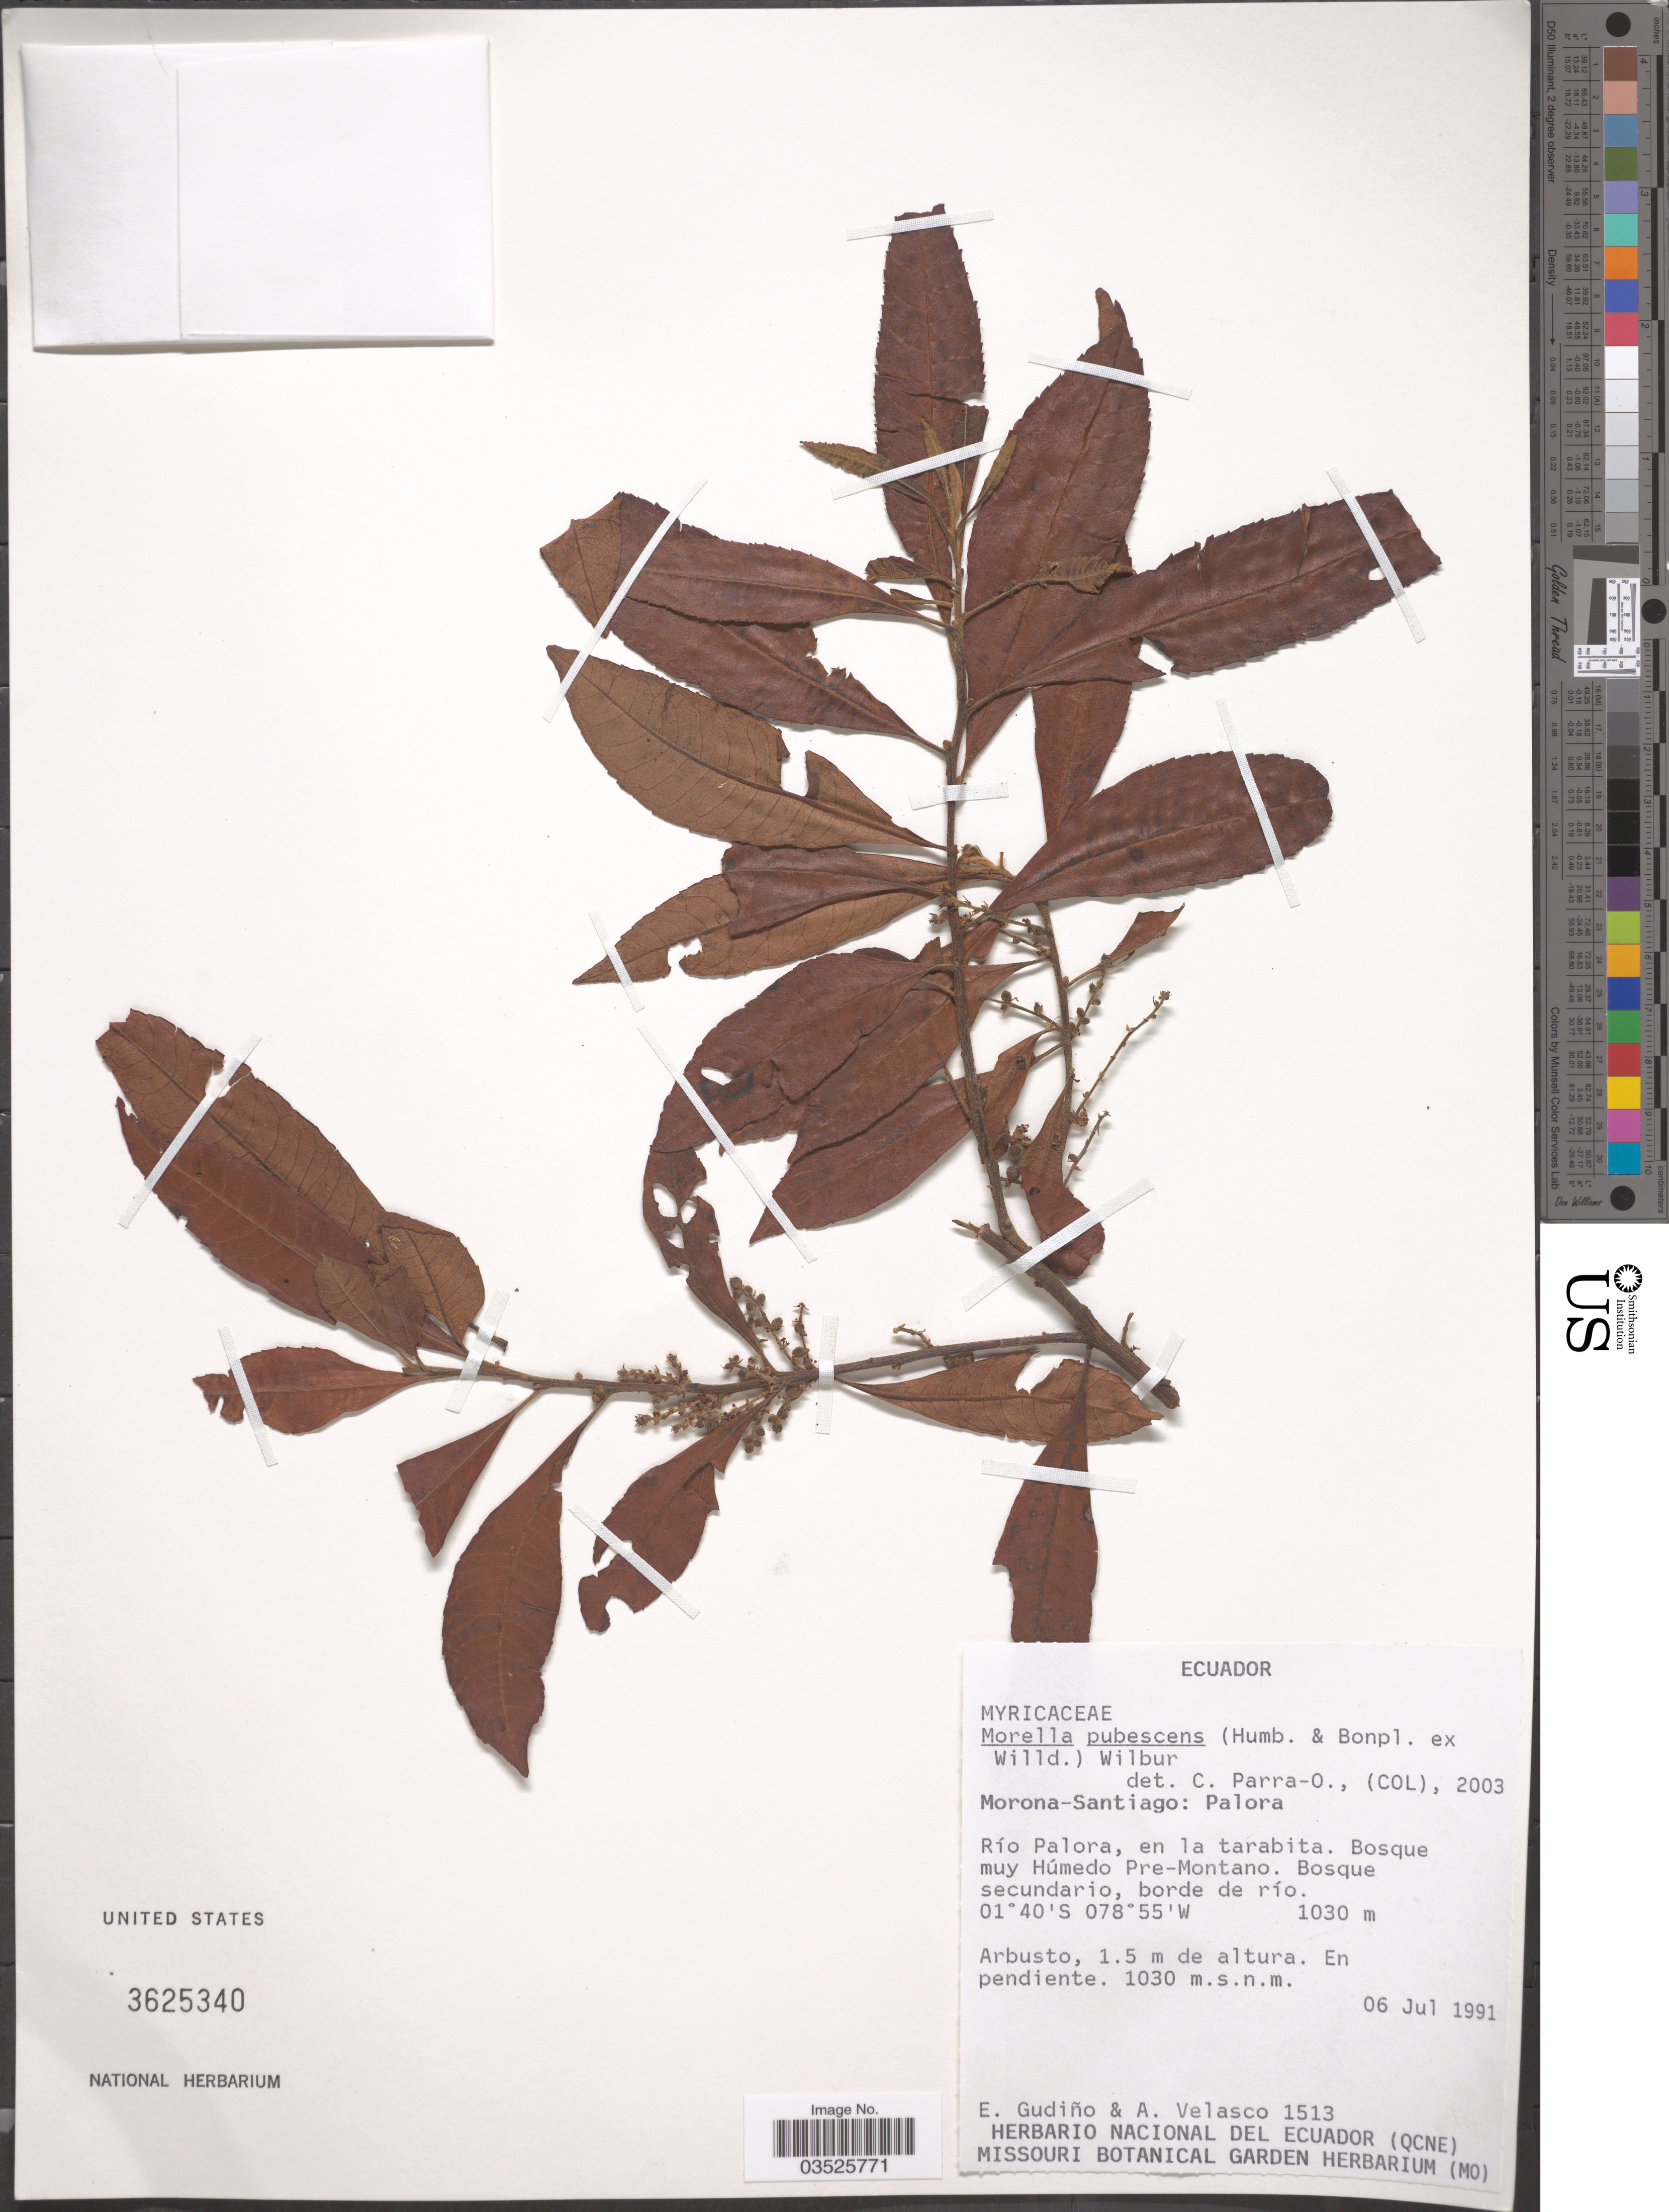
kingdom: Plantae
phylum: Tracheophyta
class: Magnoliopsida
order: Fagales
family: Myricaceae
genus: Morella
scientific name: Morella pubescens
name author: (Humb. & Bonpl. ex Willd.) Wilbur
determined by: Parra-O, Carlos A., Instituto de Ciencias Naturales - Universidad Nacional de Colombia (COLOMBIA)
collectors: E. Gudiño & A. Velasco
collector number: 1513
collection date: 1991-07-06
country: Ecuador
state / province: Morona-Santiago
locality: Palora, Río Palora, en la tarabita. Bosque muy Húmedo Pre-Montano. Bosque secundario, borde de río.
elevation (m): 1030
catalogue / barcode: US 3625340